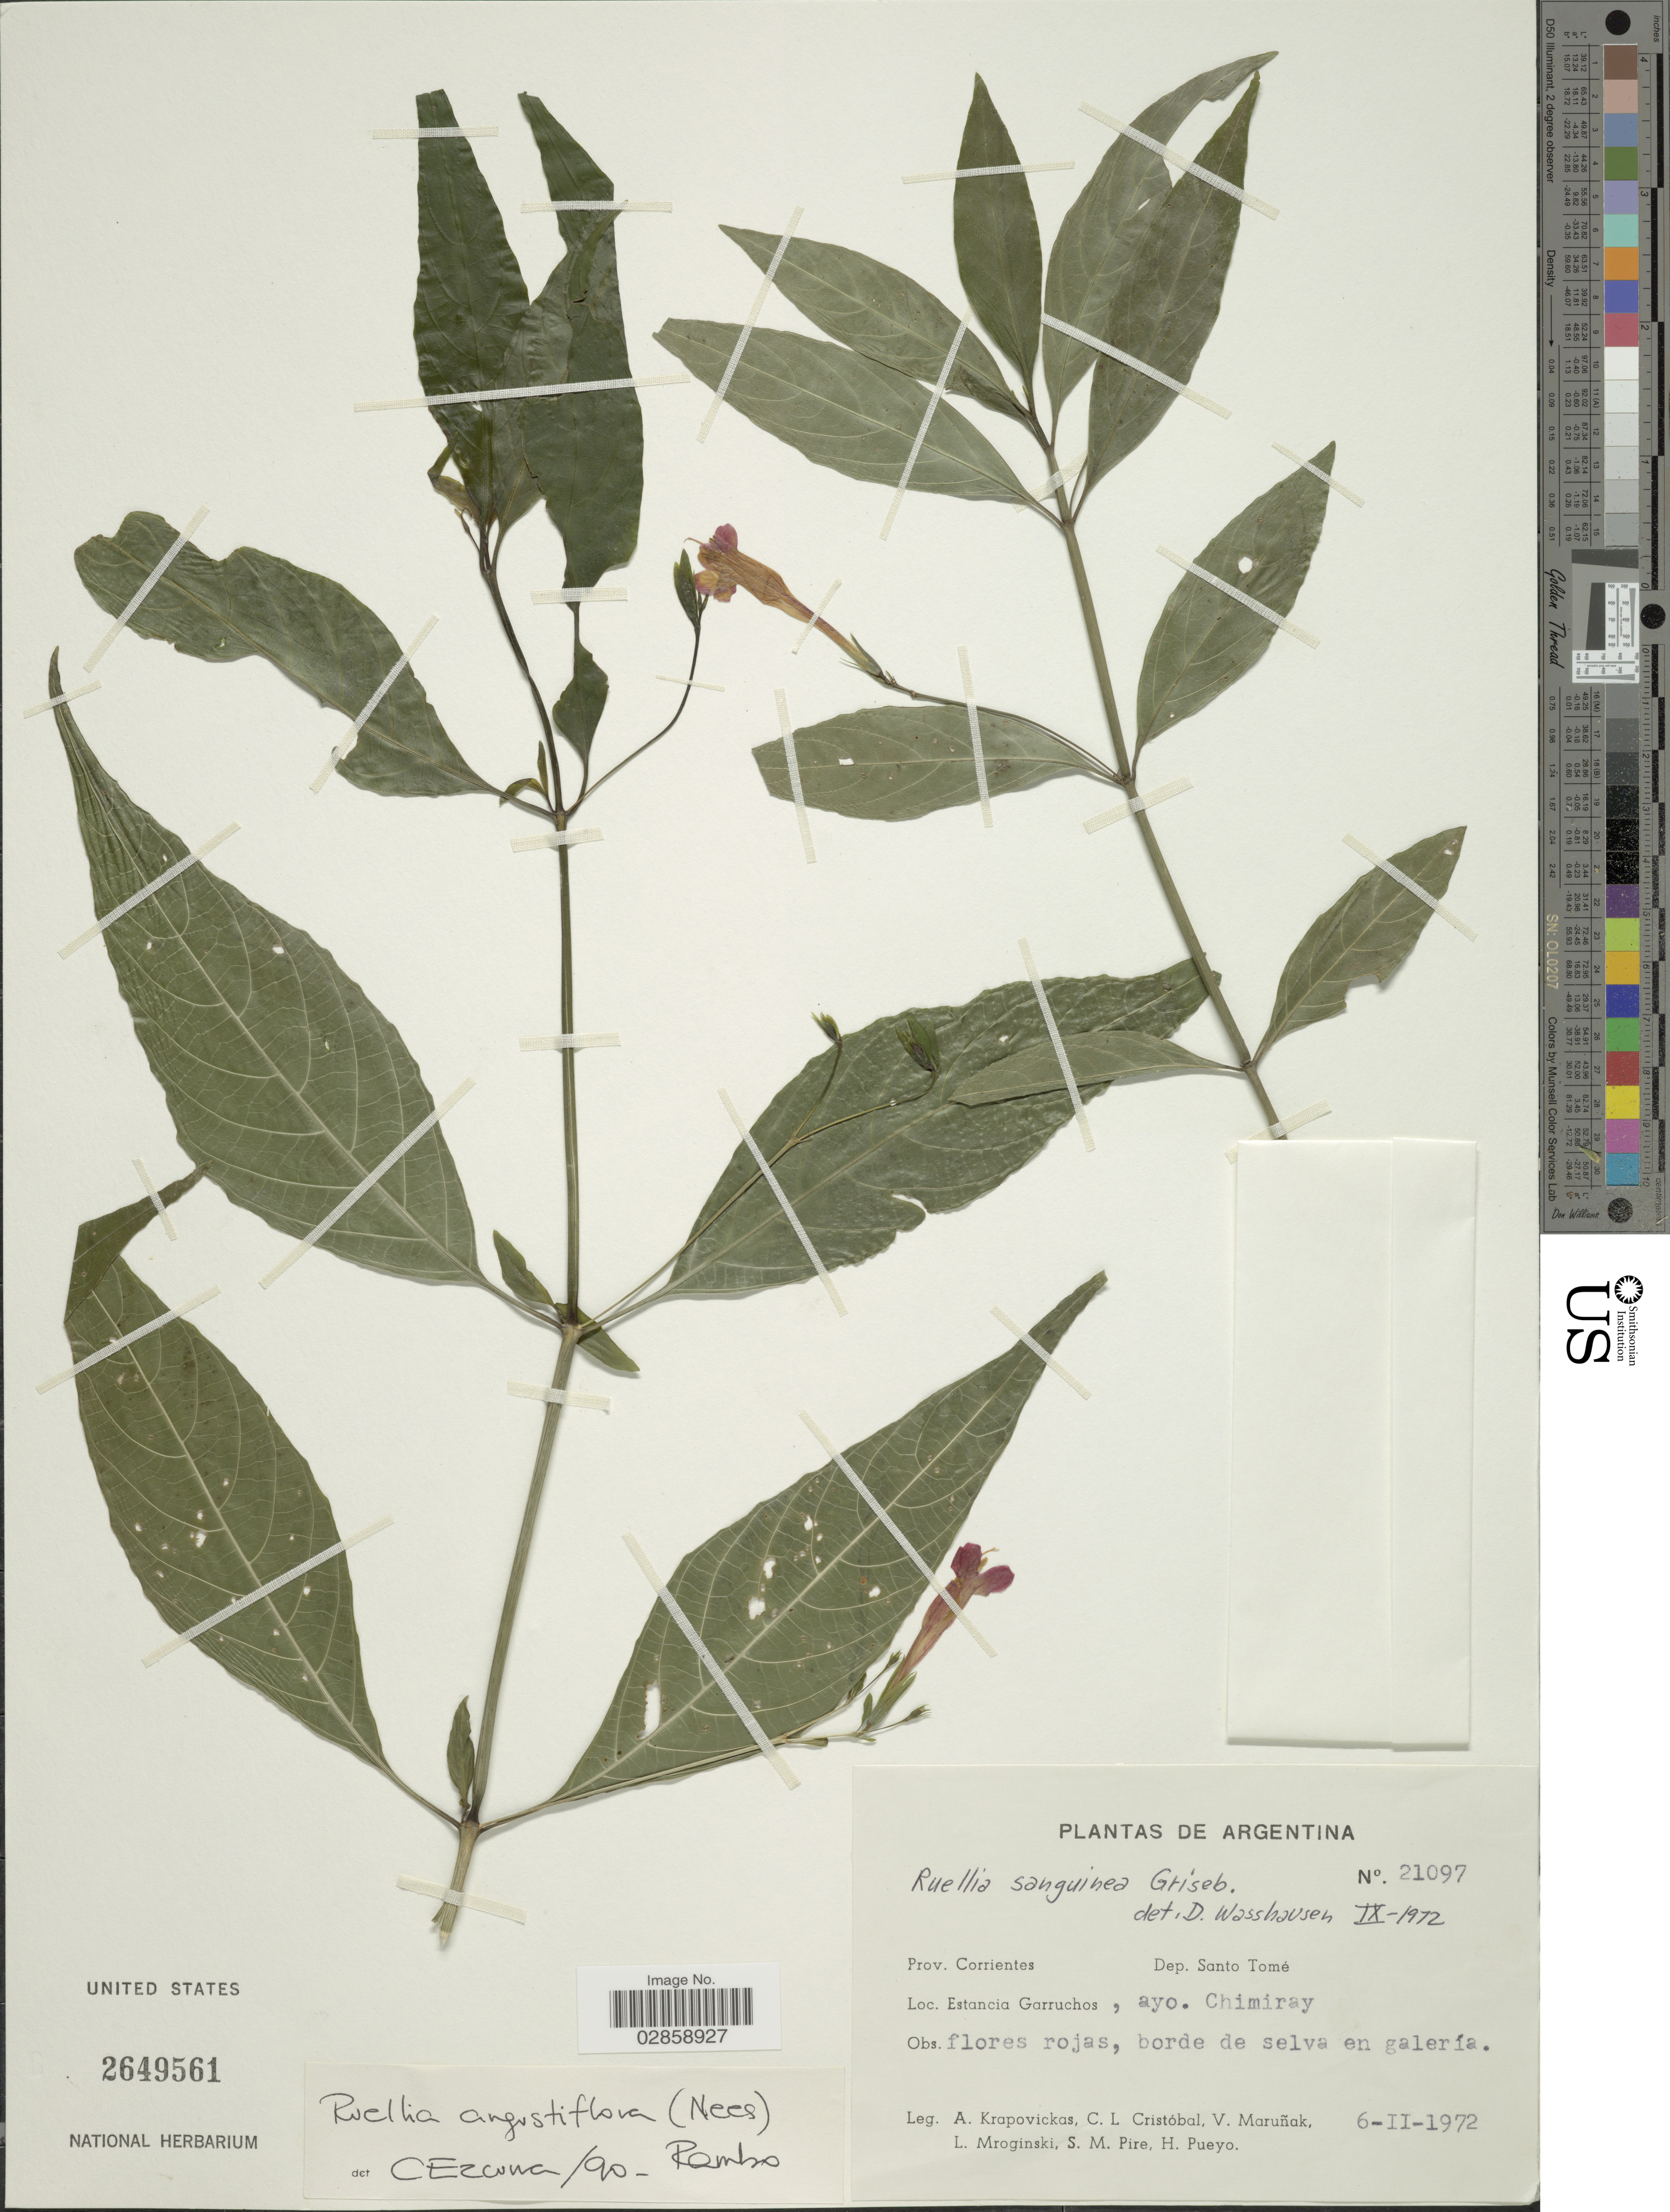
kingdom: Plantae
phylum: Tracheophyta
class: Magnoliopsida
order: Lamiales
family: Acanthaceae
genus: Ruellia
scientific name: Ruellia angustiflora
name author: (Nees) Lindau ex Rambo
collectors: A. Krapovickas, C. L. Cristóbal, V. Maruñak, L. Mroginski & et al.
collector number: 21097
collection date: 1972-02-06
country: Argentina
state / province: Corrientes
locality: Dep. Santo Tomé. Estancia Garruchos, ayo. Chimiray.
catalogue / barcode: US 2649561